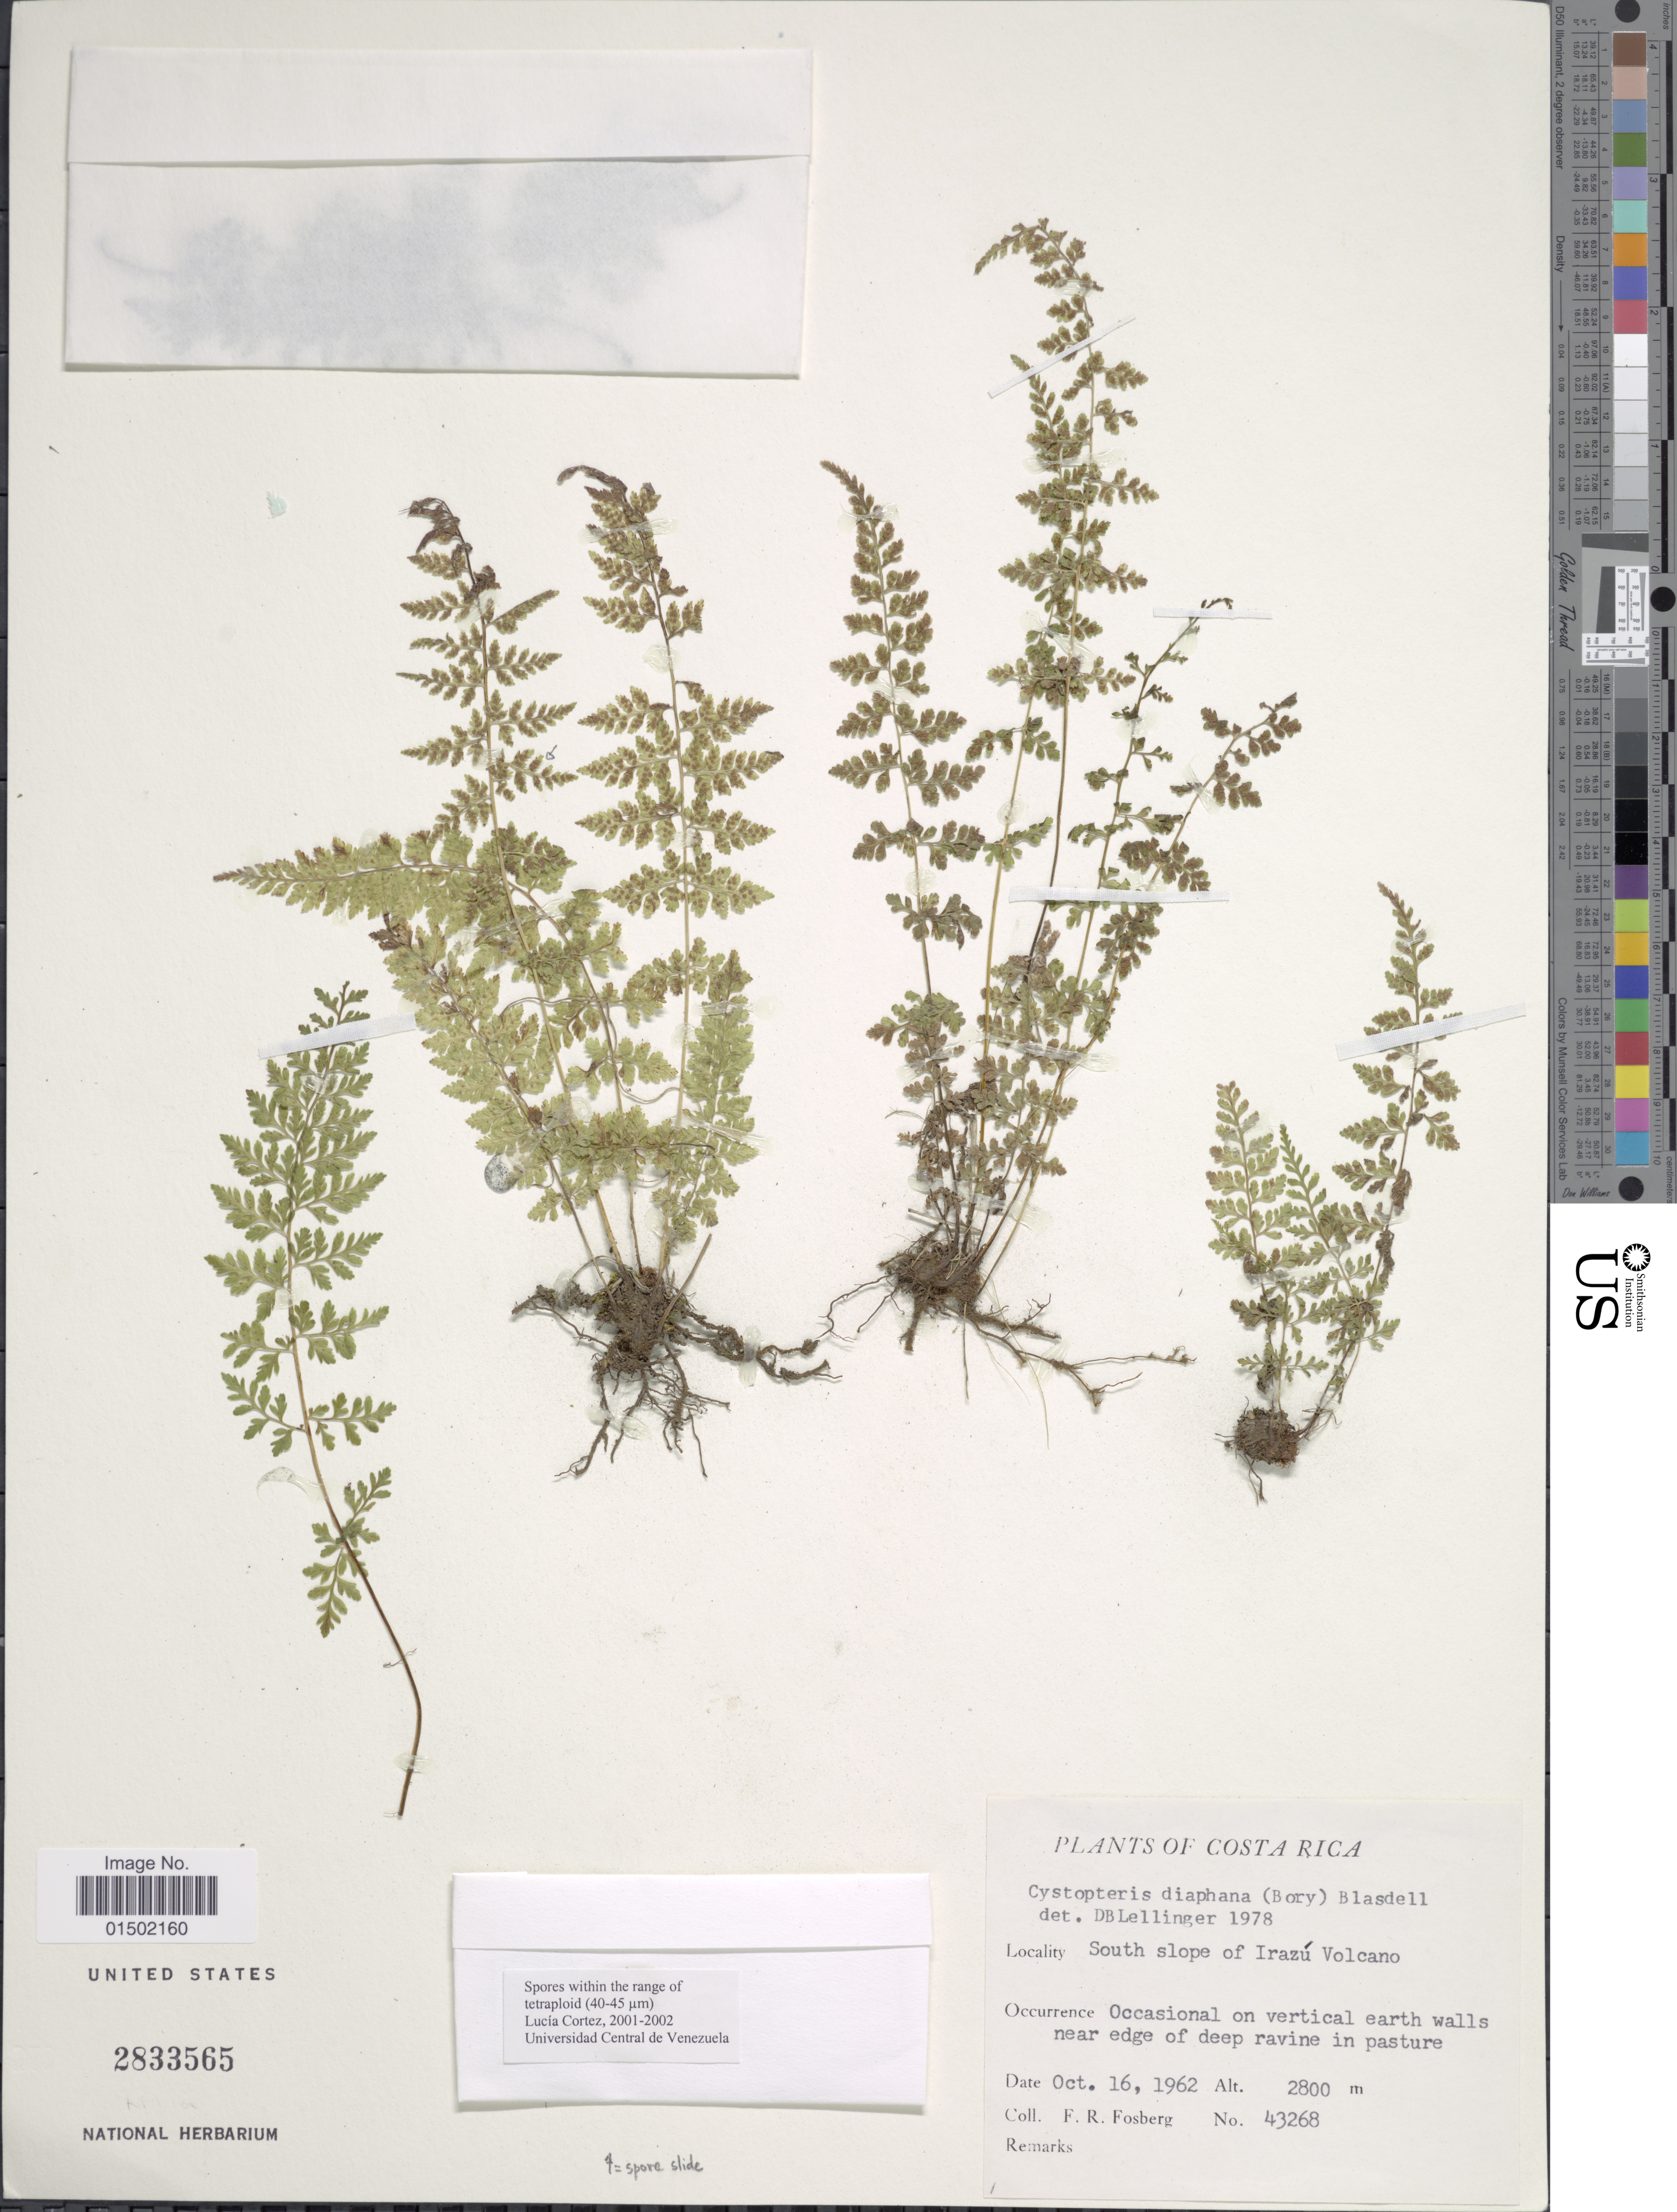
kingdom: Plantae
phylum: Tracheophyta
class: Polypodiopsida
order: Polypodiales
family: Cystopteridaceae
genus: Cystopteris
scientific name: Cystopteris diaphana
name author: (Bory) Blasdell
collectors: F. R. Fosberg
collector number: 43268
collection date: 1962-10-16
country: Costa Rica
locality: South slope of Irazu Volcano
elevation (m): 2800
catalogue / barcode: US 2833565